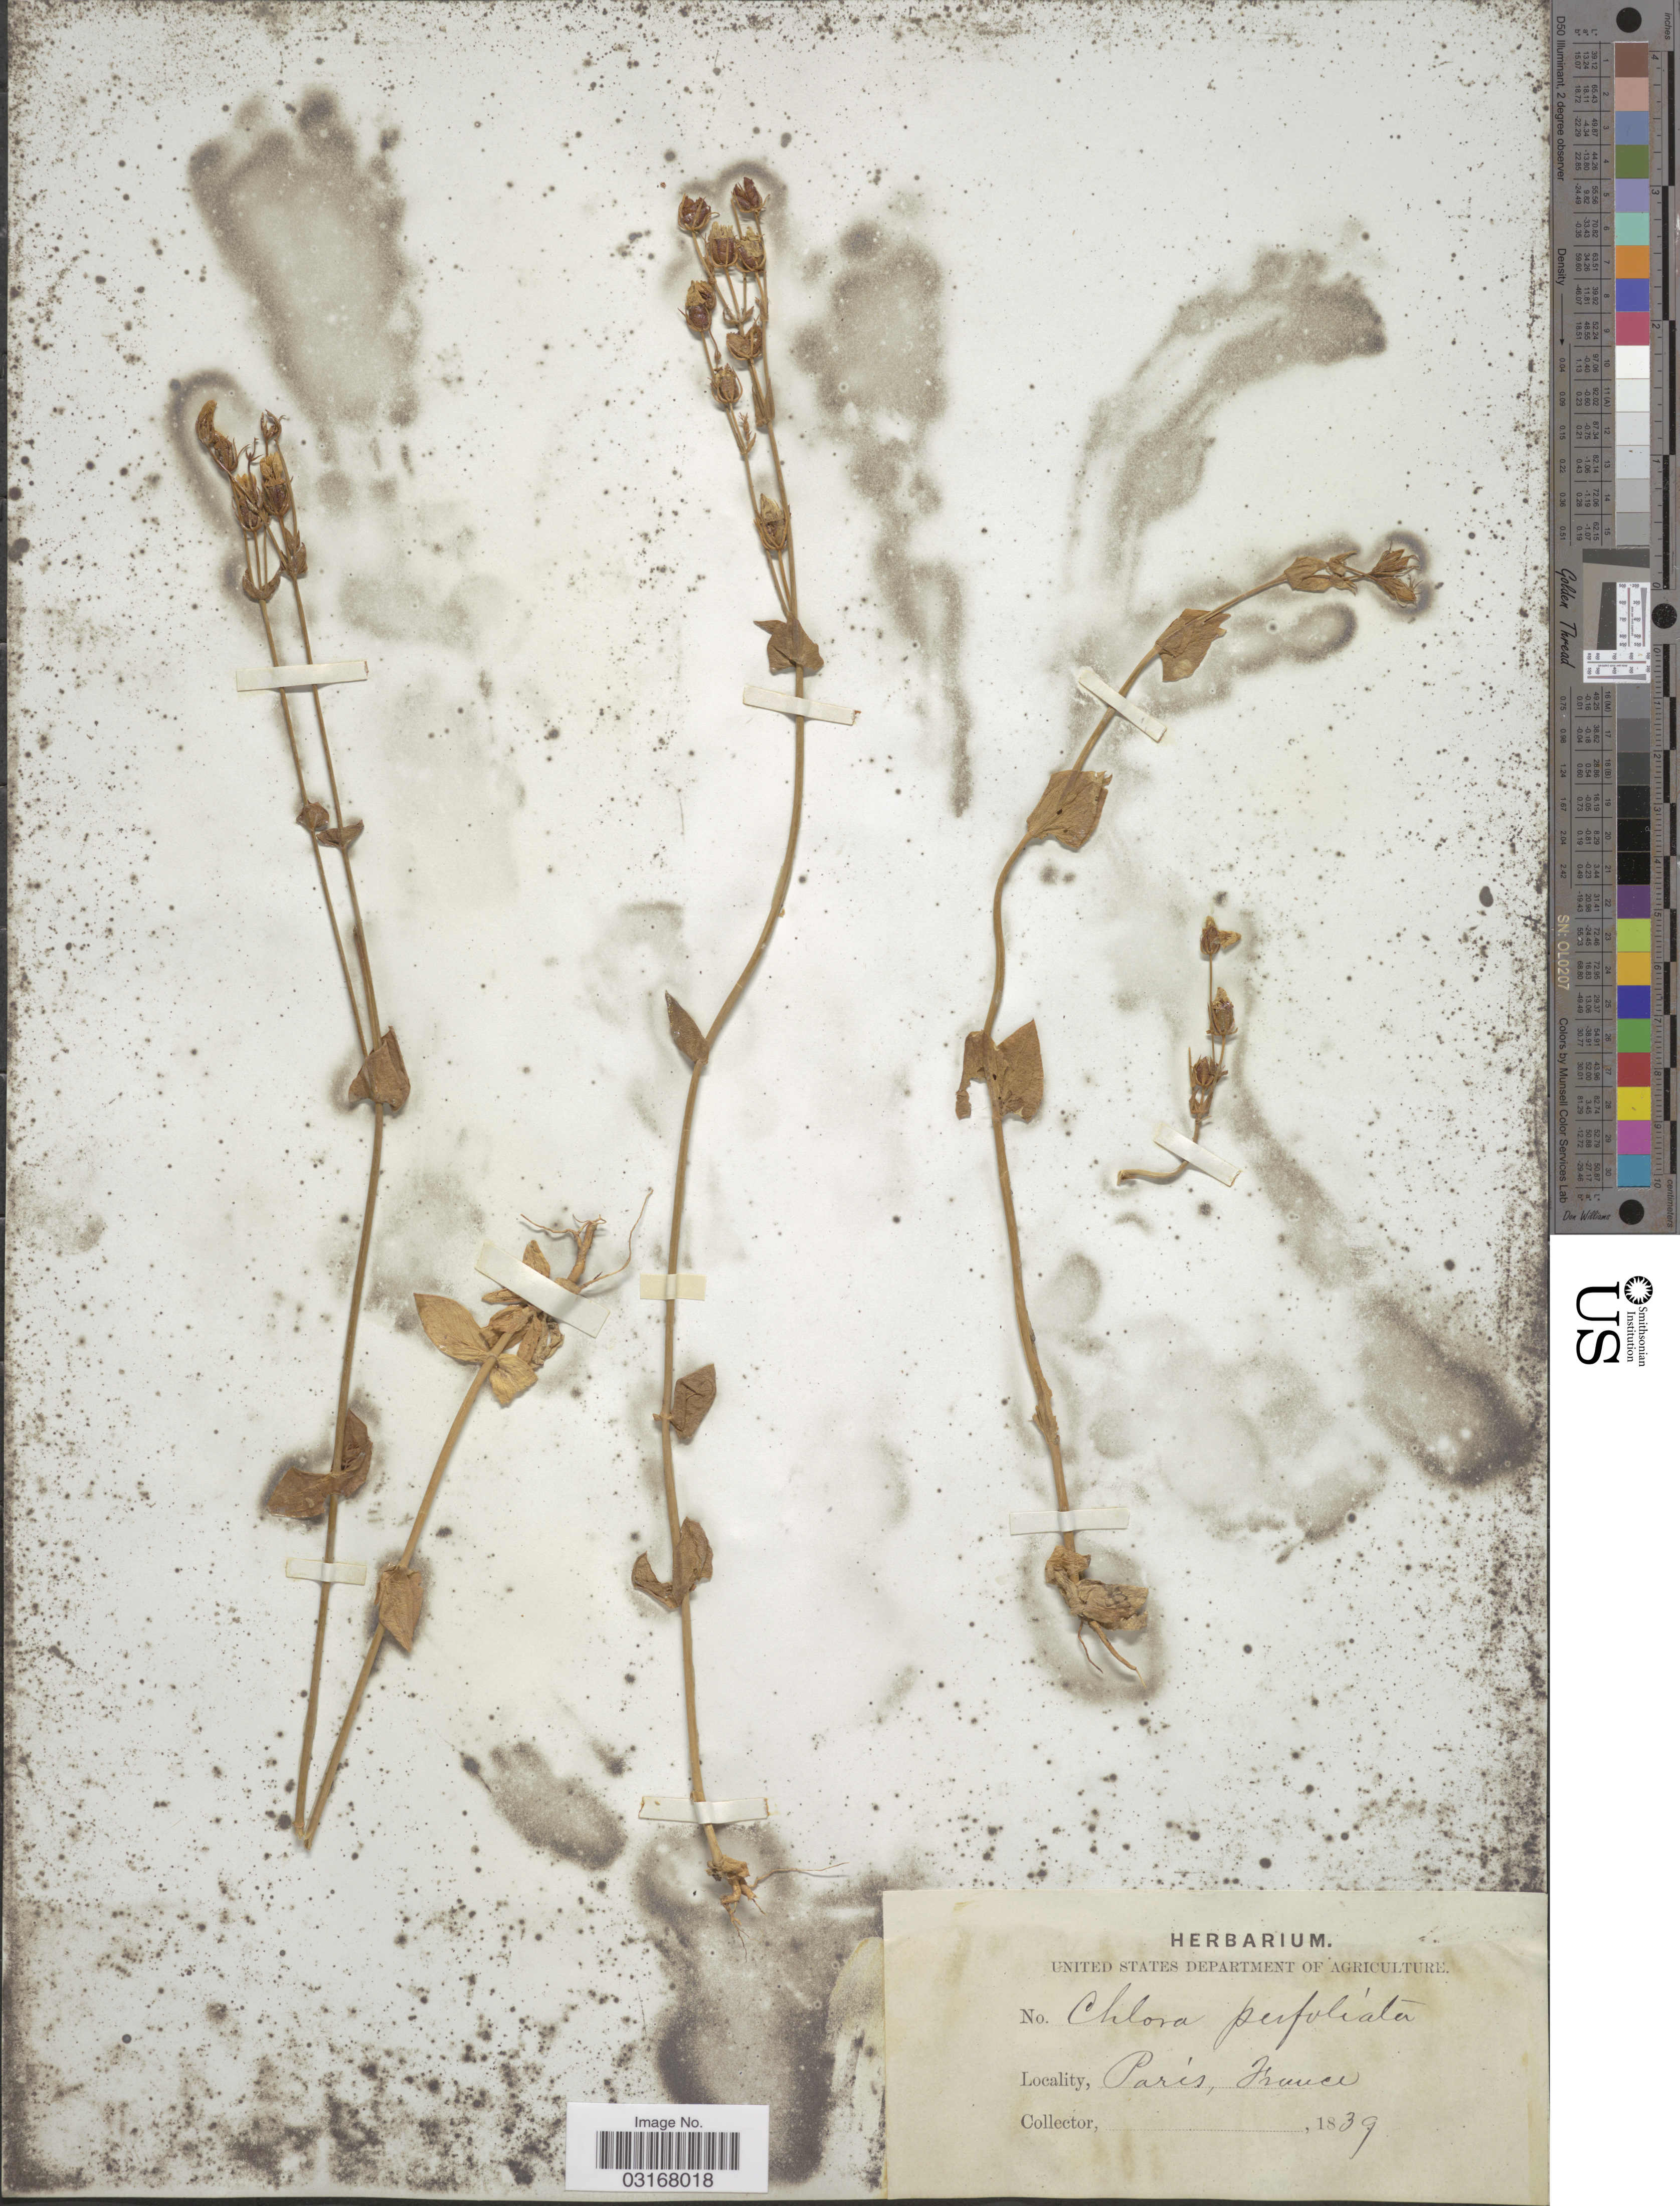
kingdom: Plantae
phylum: Tracheophyta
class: Magnoliopsida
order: Gentianales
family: Gentianaceae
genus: Chlora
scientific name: Chlora perfoliata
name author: (L.) L.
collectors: Facchini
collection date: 1839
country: France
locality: Paris.